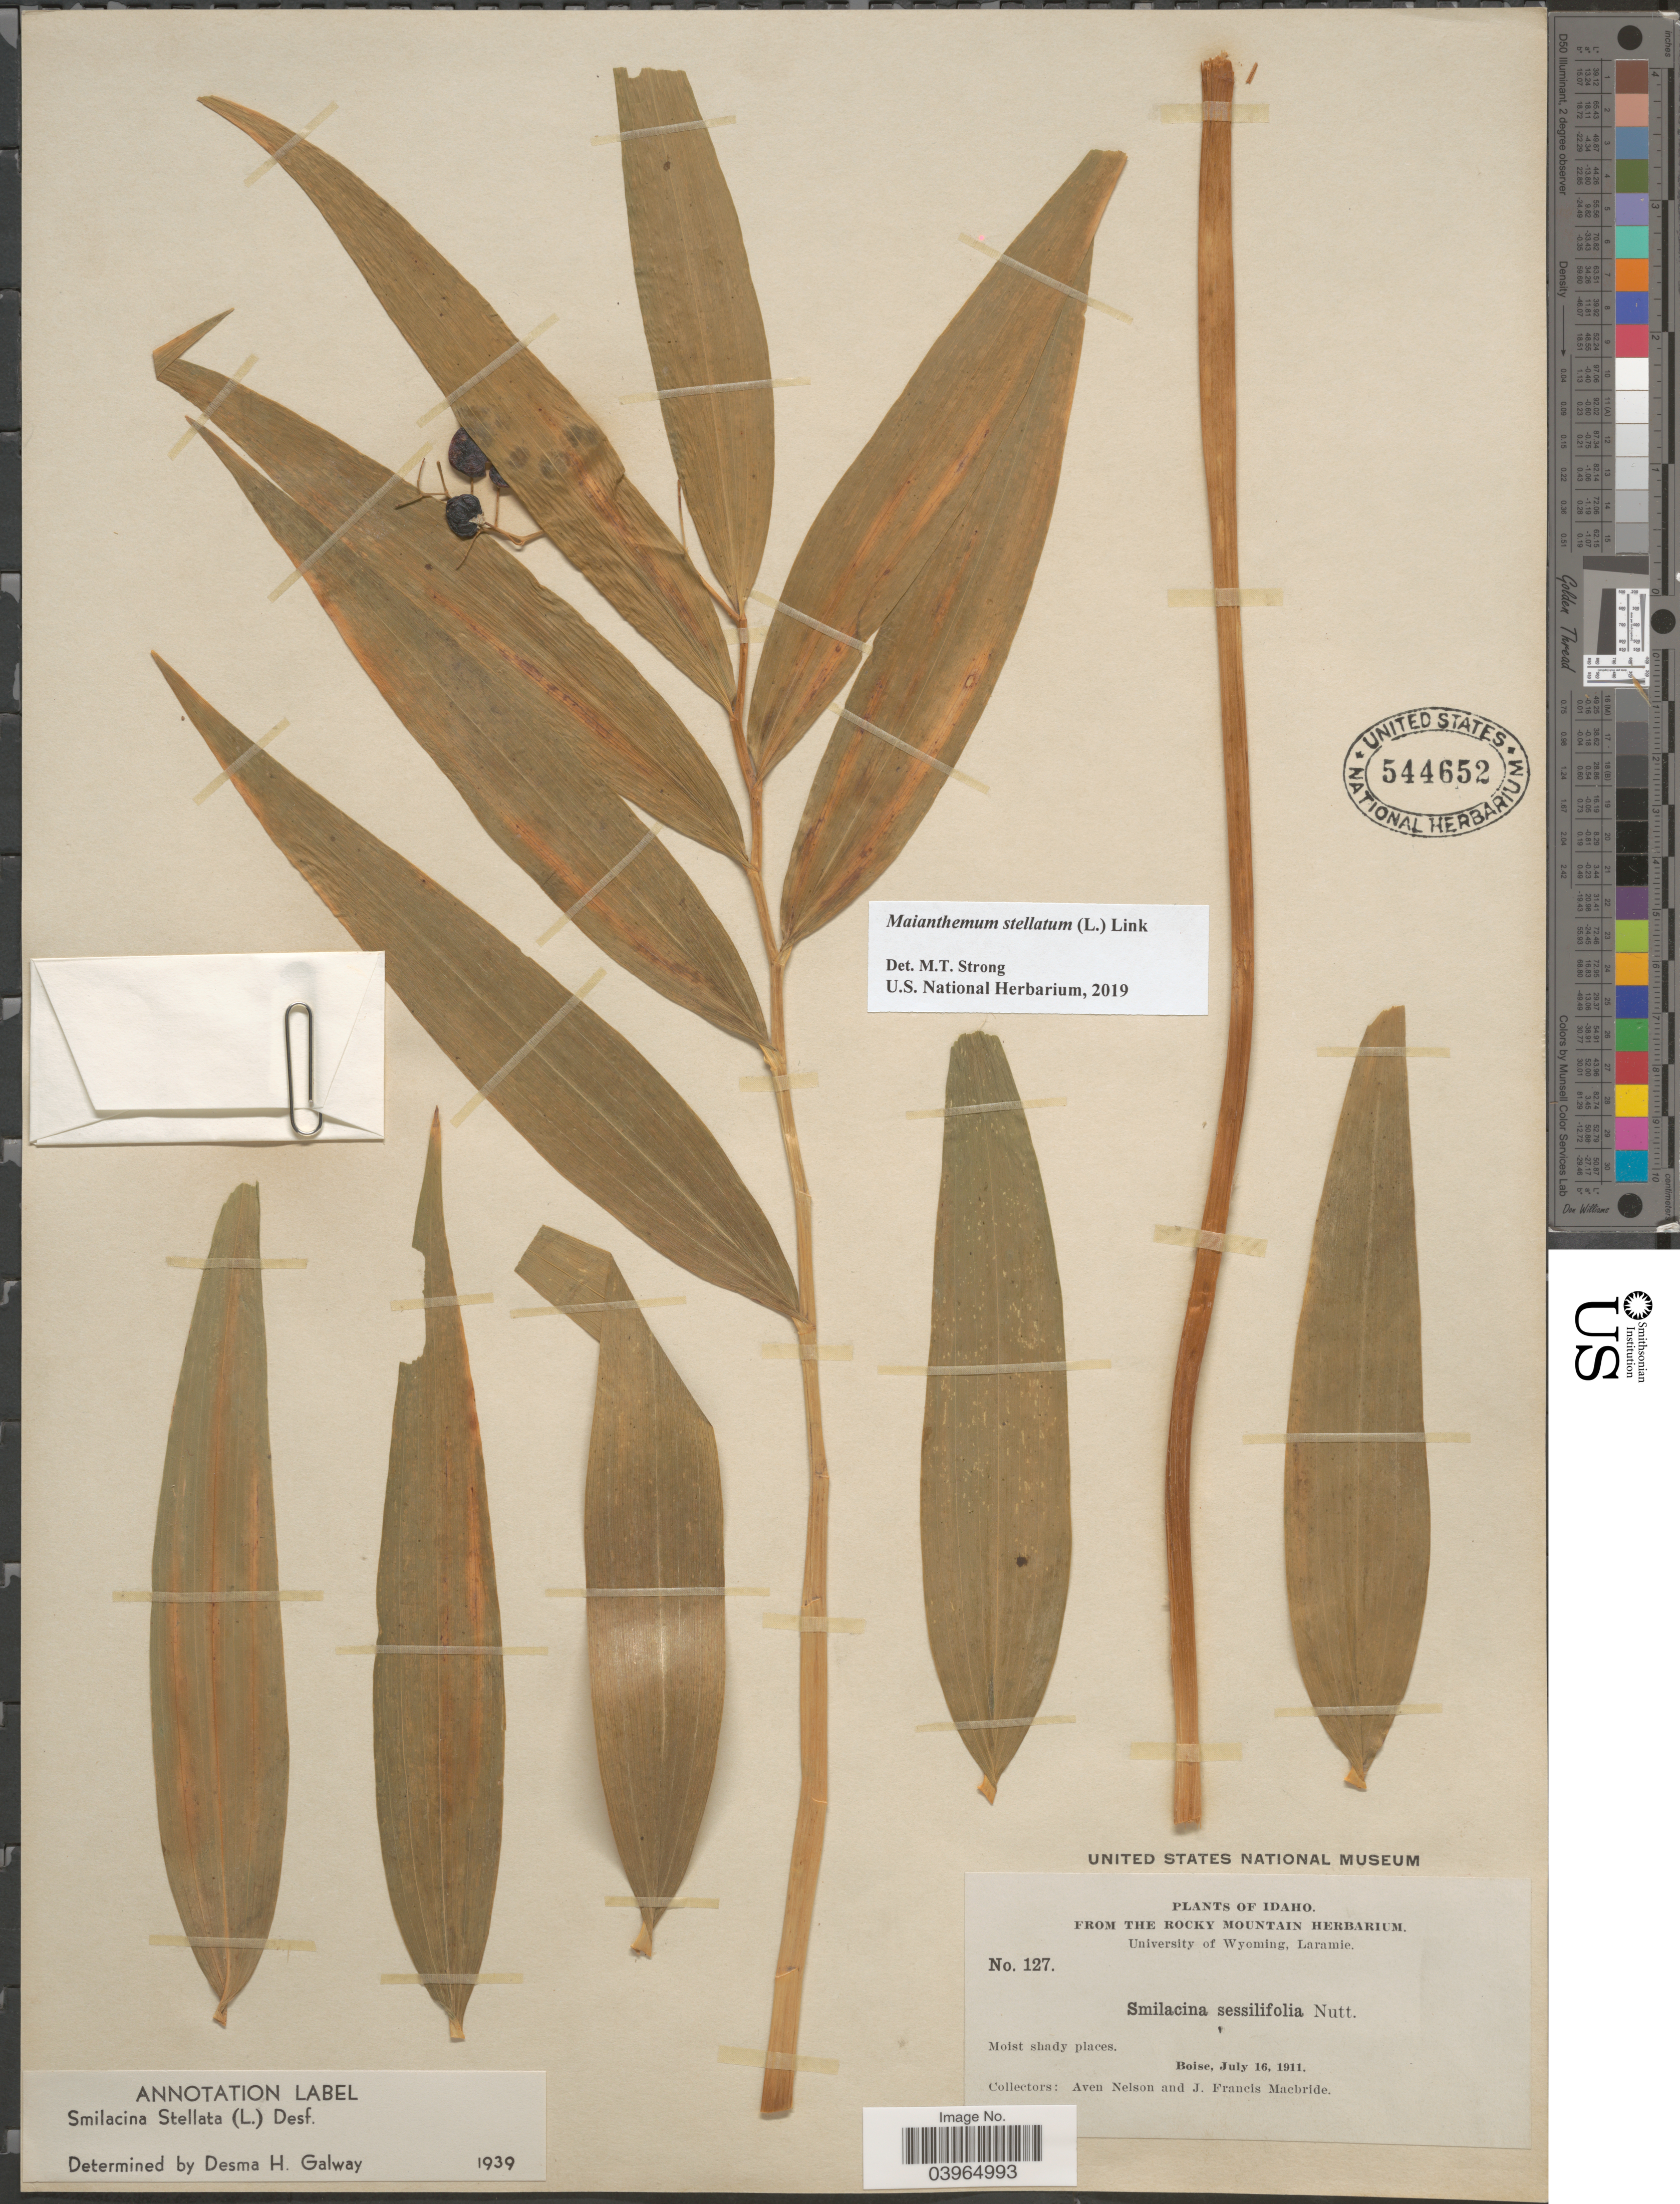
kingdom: Plantae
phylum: Tracheophyta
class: Liliopsida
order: Asparagales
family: Asparagaceae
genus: Maianthemum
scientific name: Maianthemum stellatum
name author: (L.) Link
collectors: A. Nelson & J. F. Macbride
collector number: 127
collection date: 1911-07-16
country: United States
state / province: Idaho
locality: Boise.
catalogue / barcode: US 544652